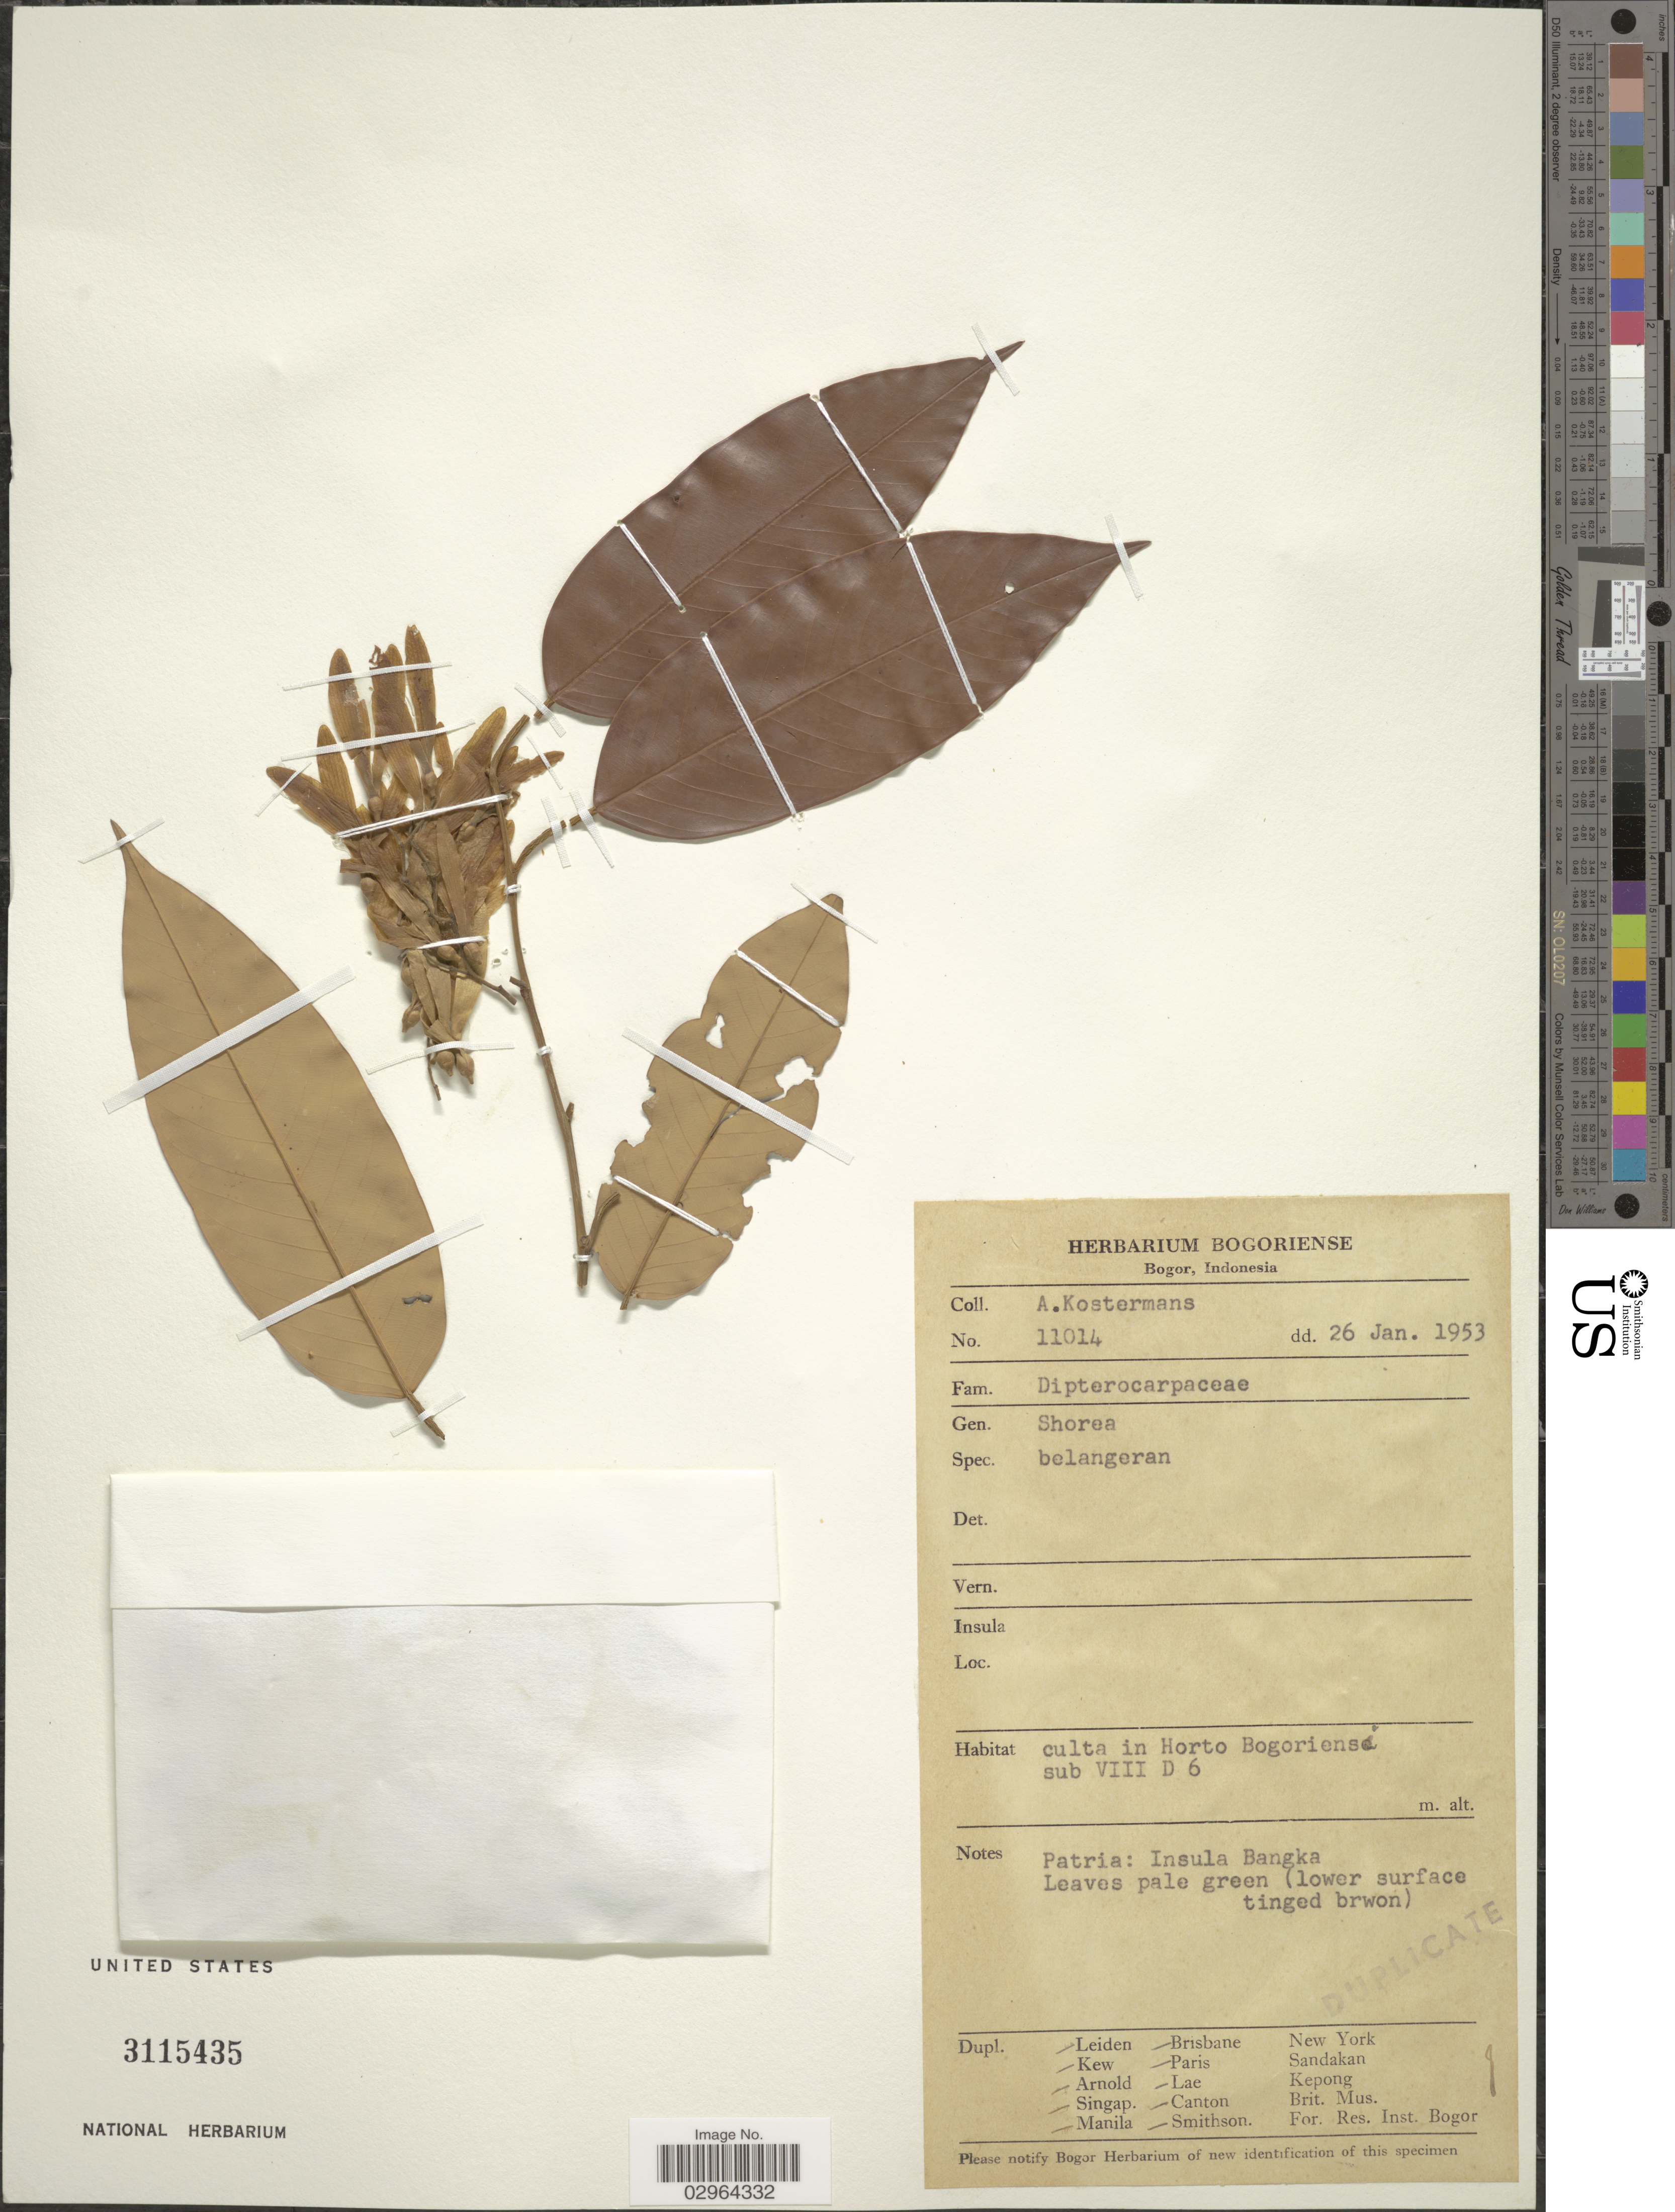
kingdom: Plantae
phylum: Tracheophyta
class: Magnoliopsida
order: Malvales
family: Dipterocarpaceae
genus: Rubroshorea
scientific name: Rubroshorea belangeran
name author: (Korth.) P.S. Ashton & J. Heck.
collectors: A. J. G. Kostermans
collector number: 11014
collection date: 1953-01-26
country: Indonesia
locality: In Horto Bogoriensi sub VIII D 6.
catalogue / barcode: US 3115435